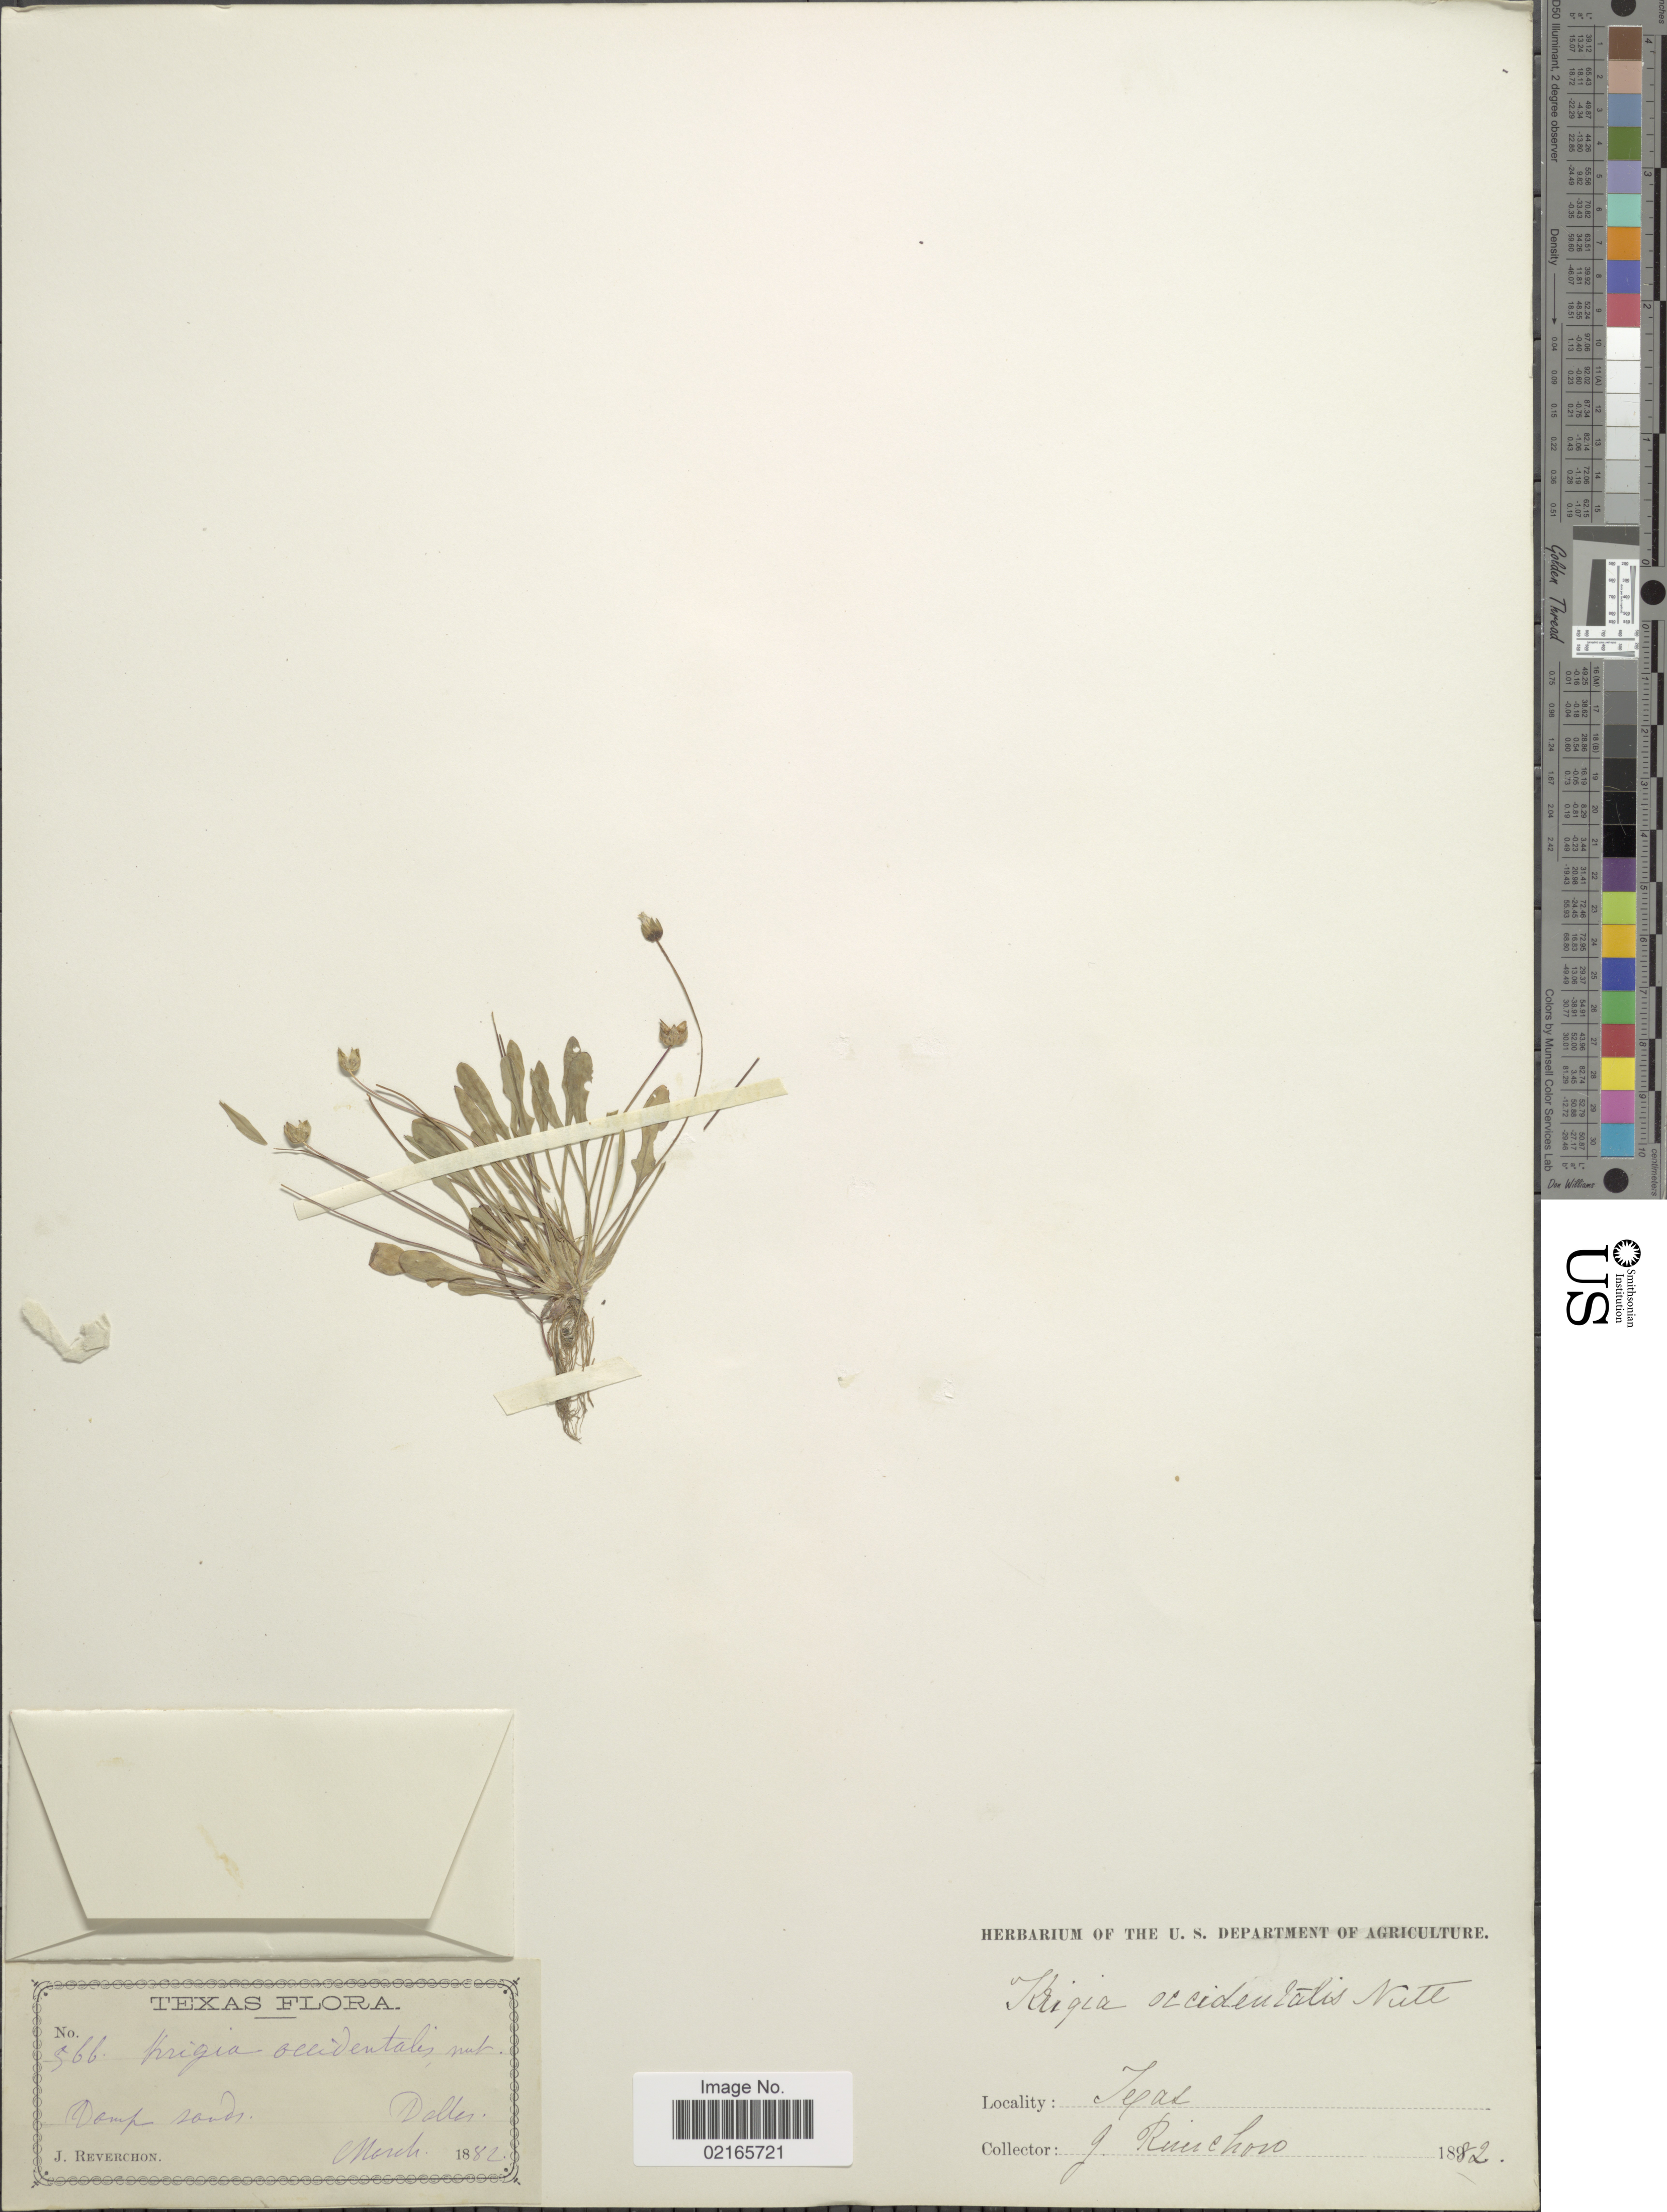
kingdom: Plantae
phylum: Tracheophyta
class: Magnoliopsida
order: Asterales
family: Asteraceae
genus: Krigia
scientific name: Krigia occidentalis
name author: Nutt.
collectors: J. Reverchon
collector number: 566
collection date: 1882-03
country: United States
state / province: Texas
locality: Damp sands, Dallas